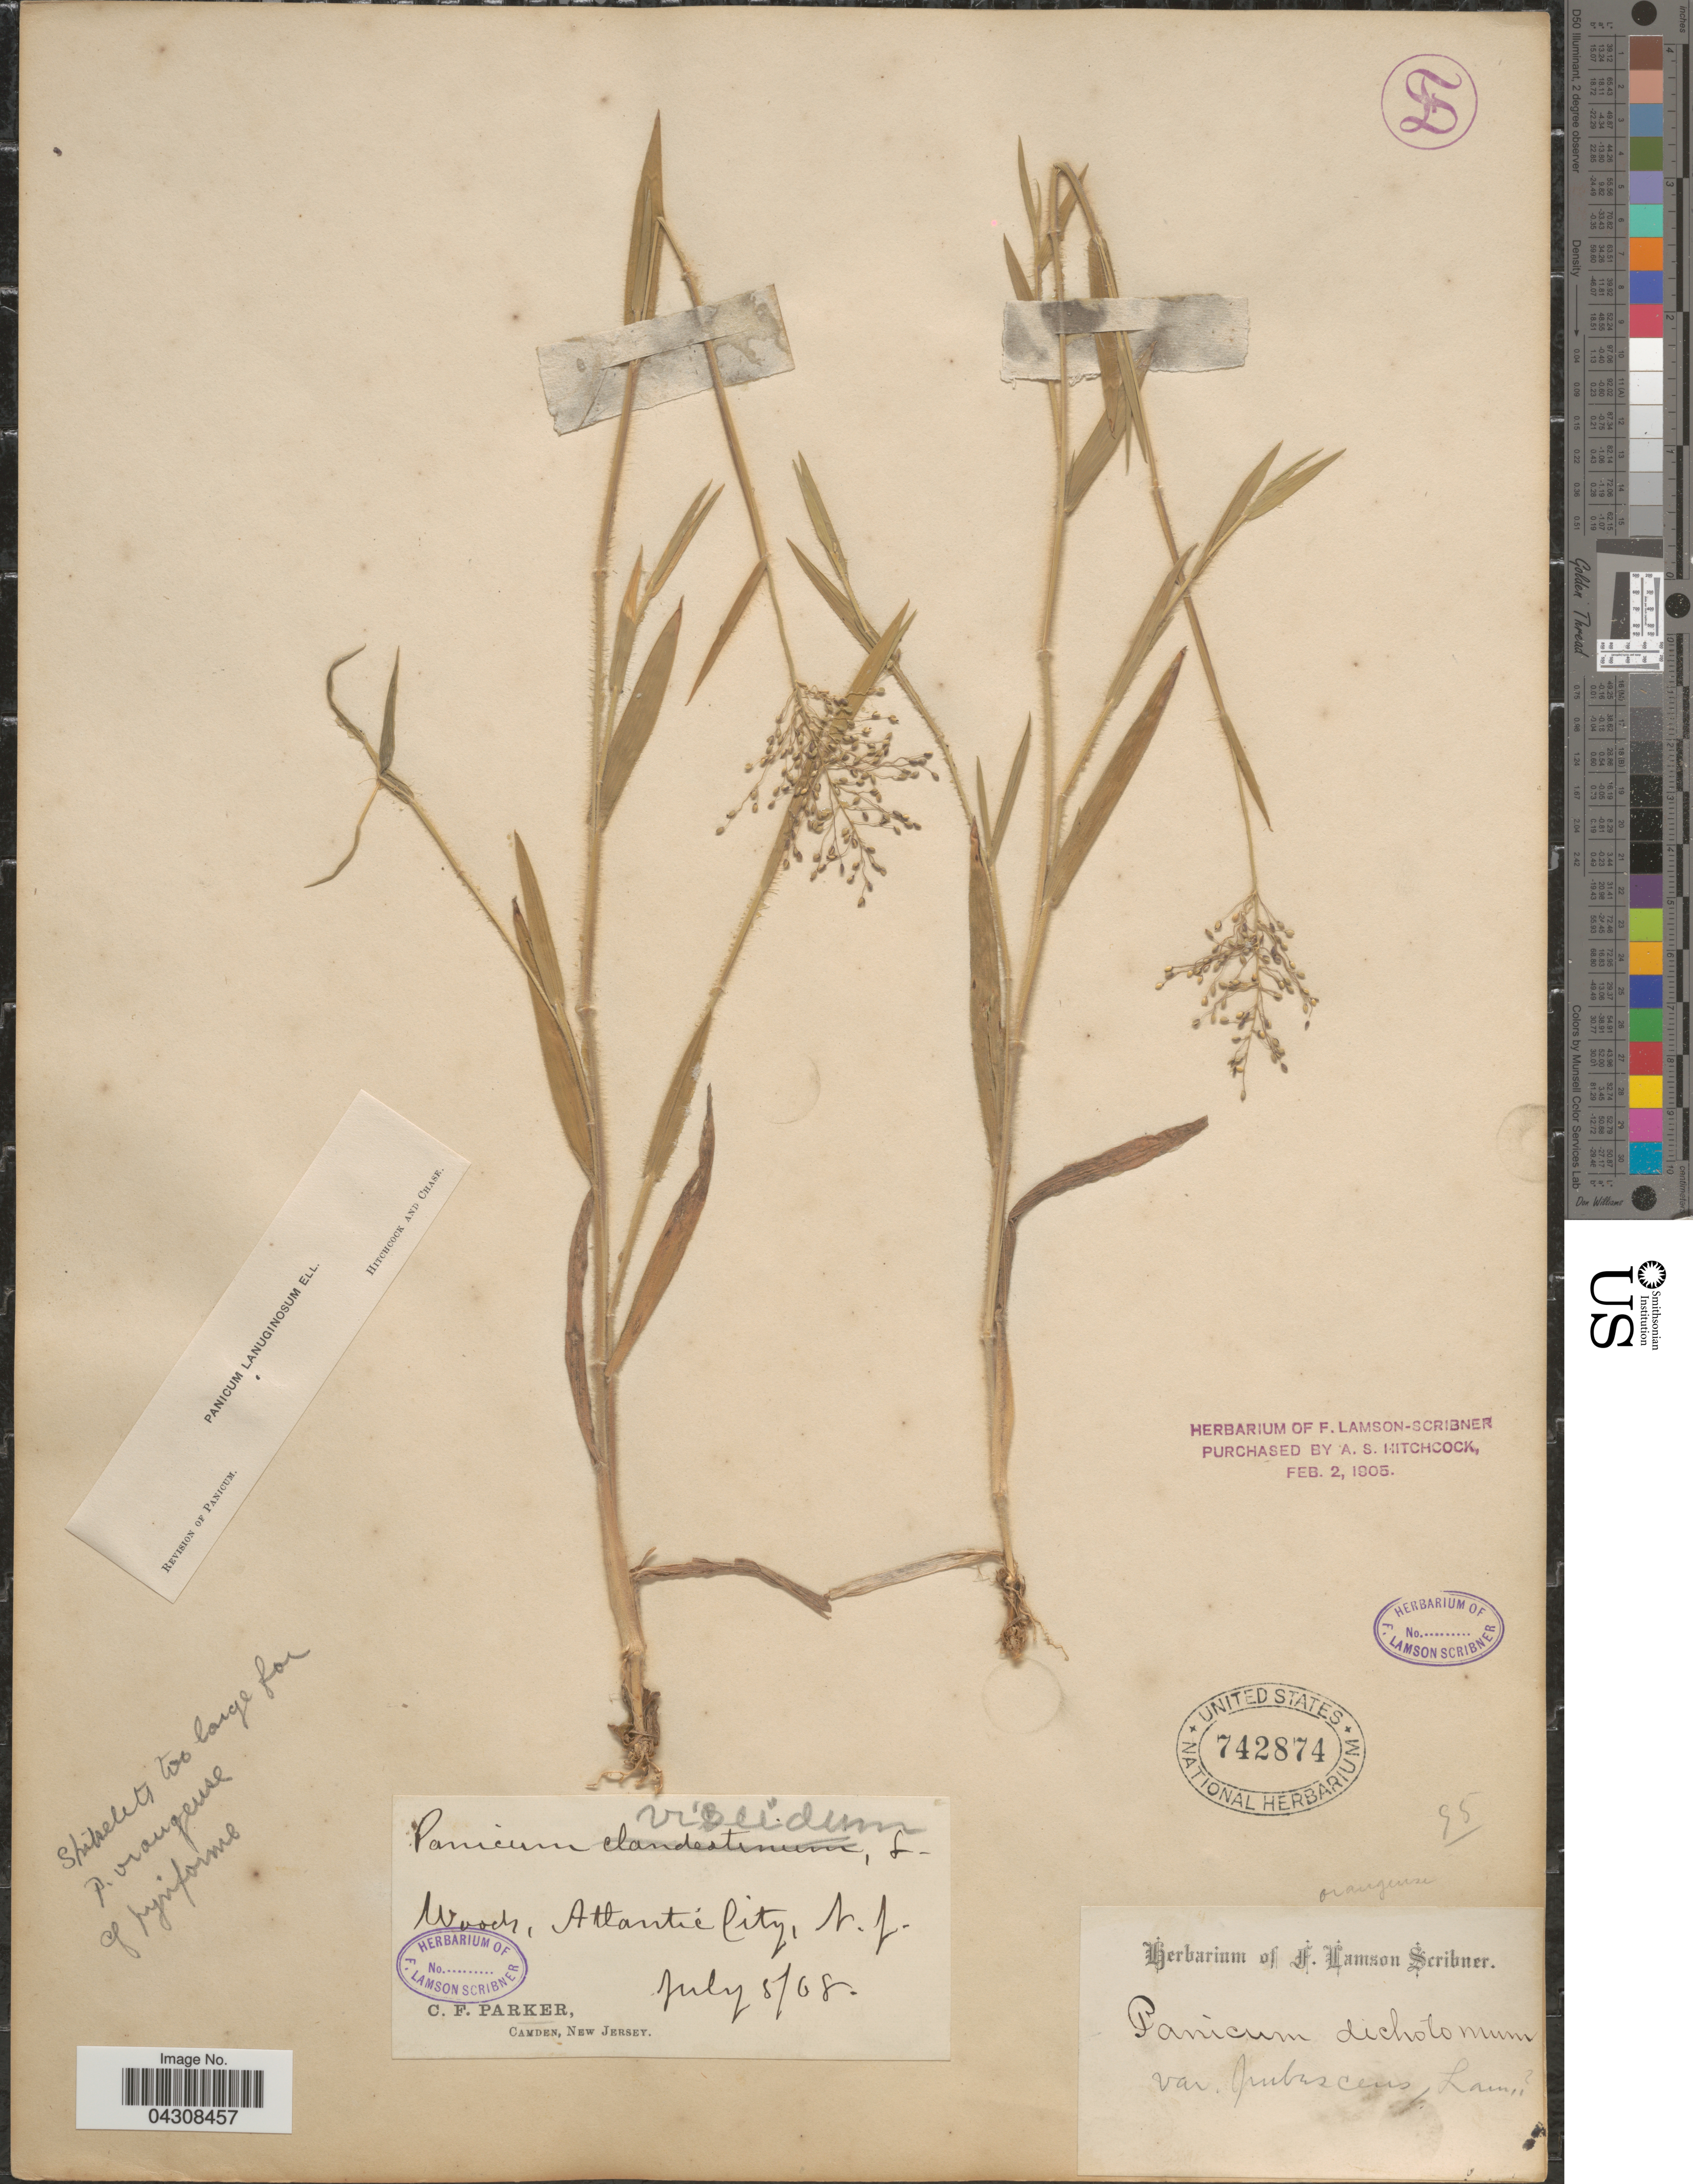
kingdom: Plantae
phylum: Tracheophyta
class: Liliopsida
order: Poales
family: Poaceae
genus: Dichanthelium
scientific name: Dichanthelium acuminatum var. acuminatum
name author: (Sw.) Gould & C.A. Clark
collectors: C. F. Parker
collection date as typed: Transcribed d/m/y: 5/7/68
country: United States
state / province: New Jersey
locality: Woods, Atlantic City.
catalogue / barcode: US 742874